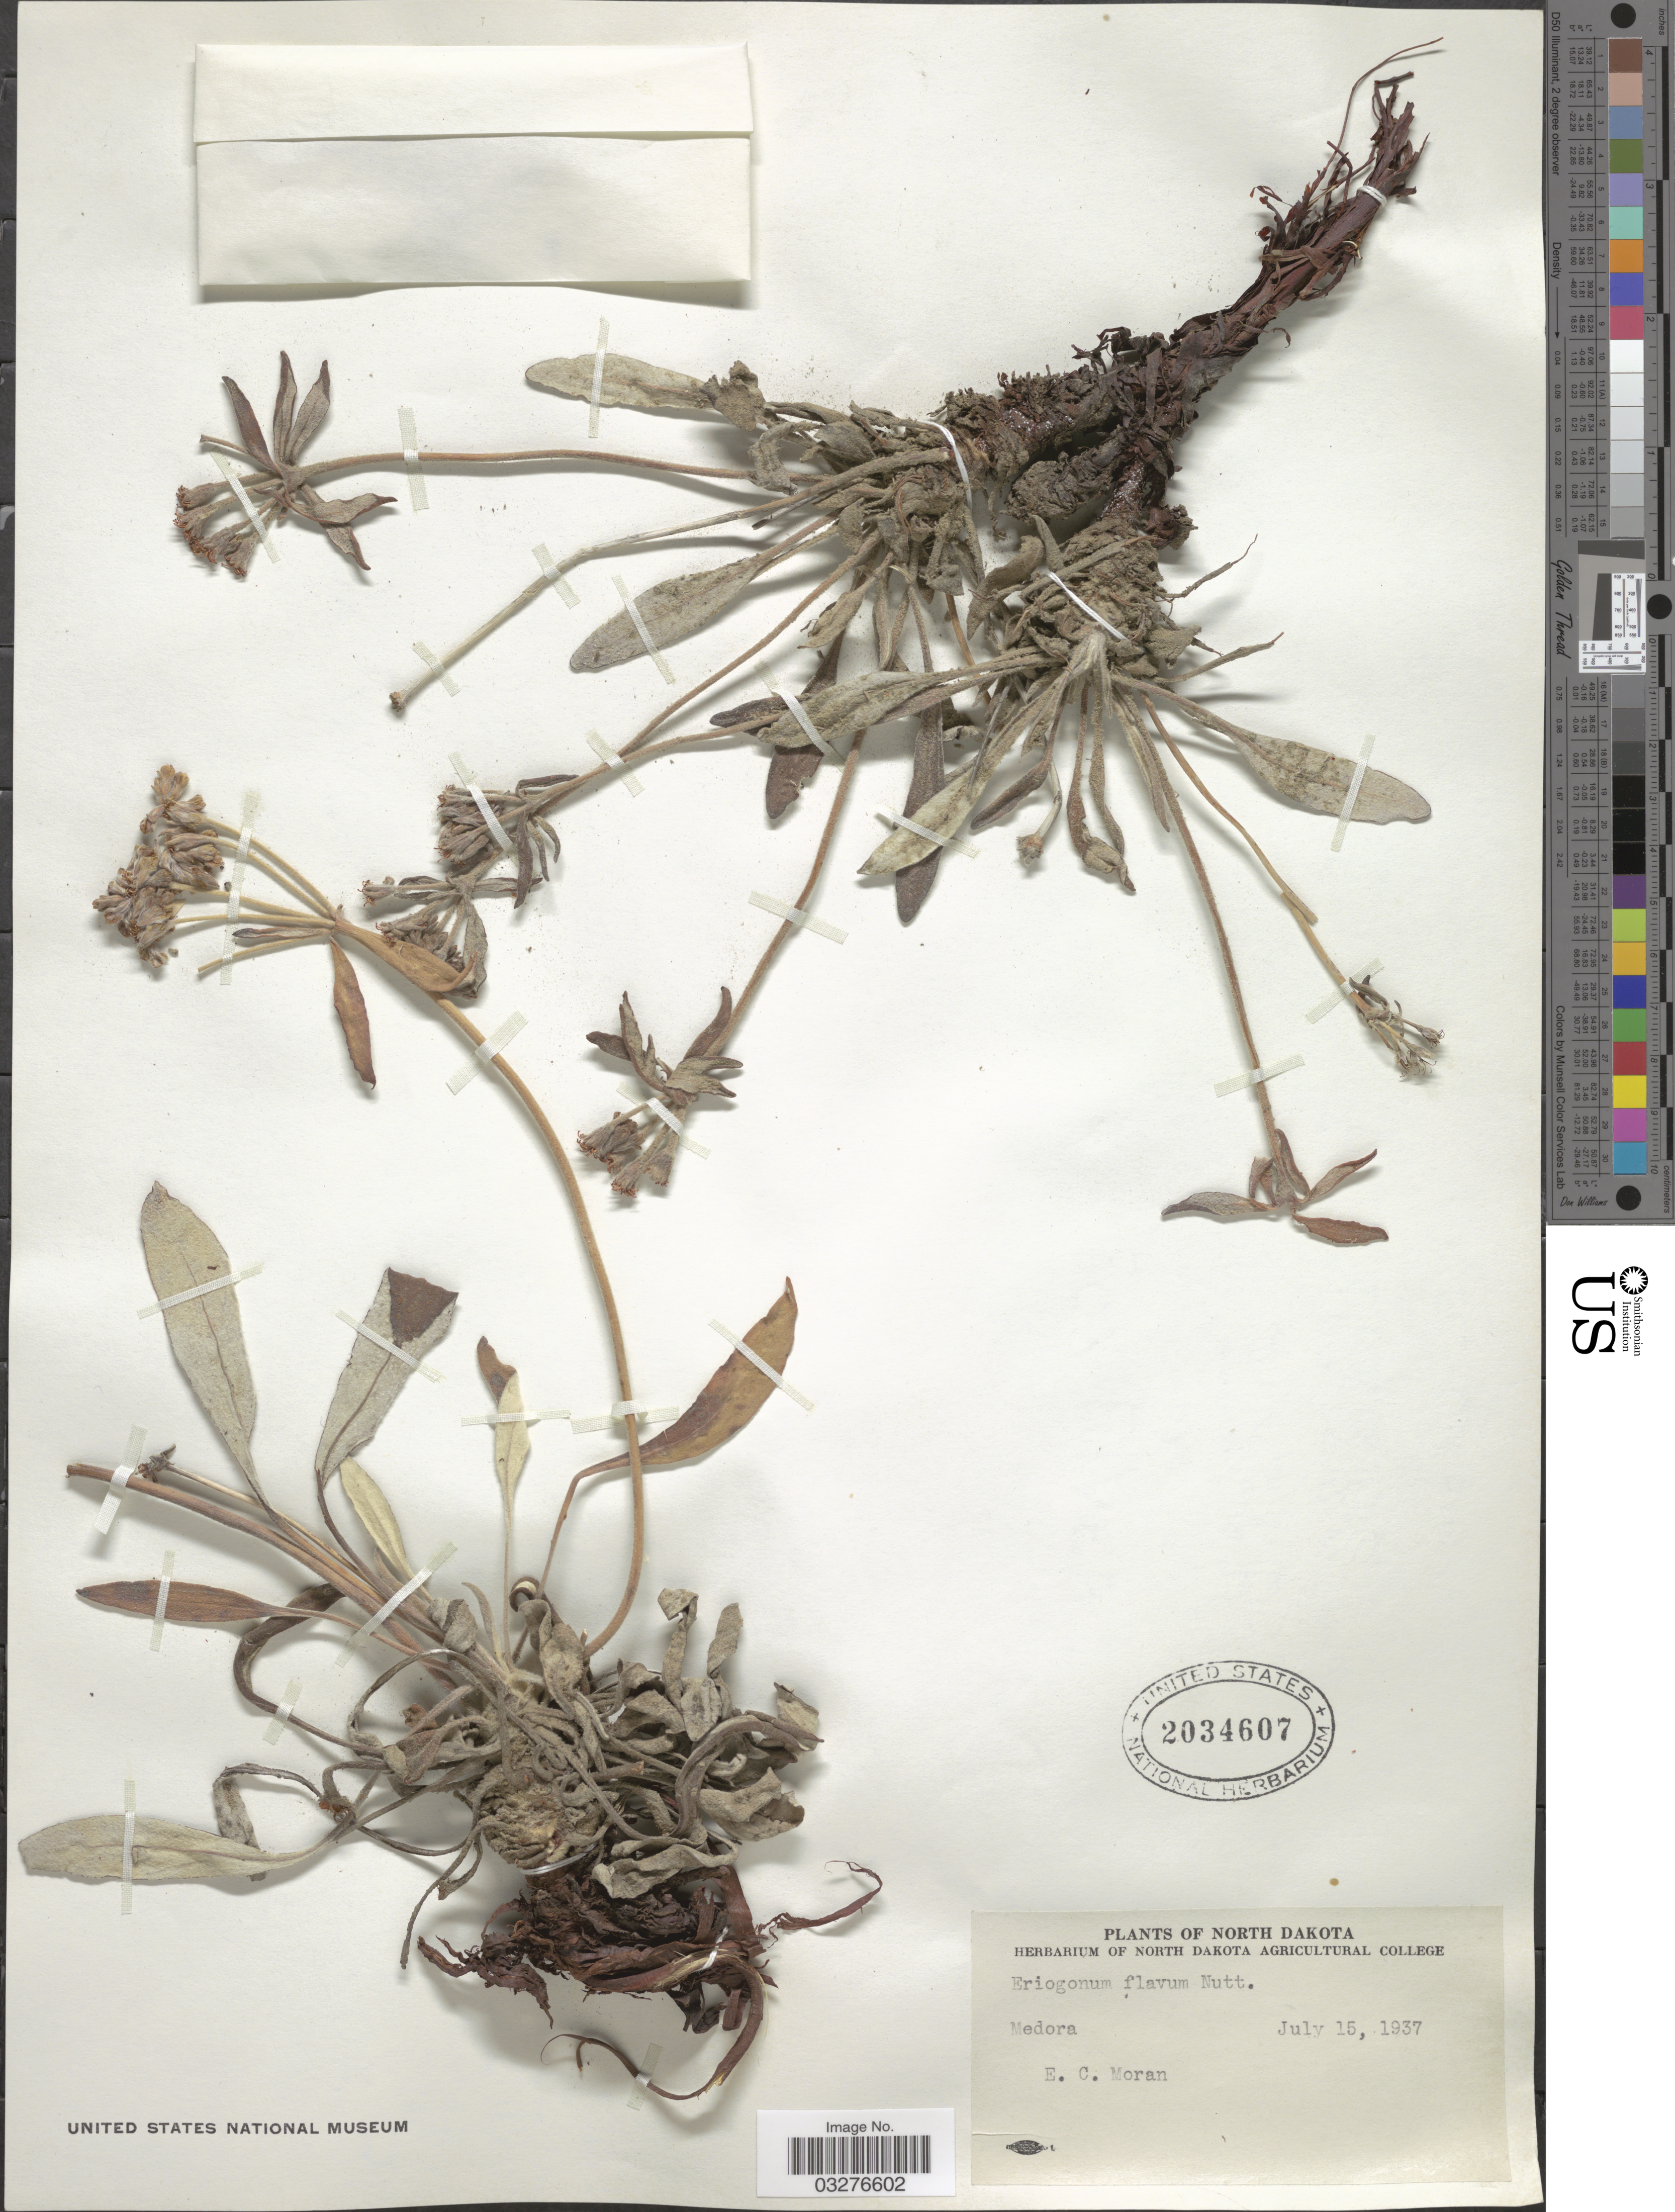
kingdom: Plantae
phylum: Tracheophyta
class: Magnoliopsida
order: Caryophyllales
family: Polygonaceae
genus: Eriogonum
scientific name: Eriogonum flavum var. flavum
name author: Nutt. ex Benth.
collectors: E. C. Moran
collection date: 1937-07-15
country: United States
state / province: North Dakota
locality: Medora.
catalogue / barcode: US 2034607